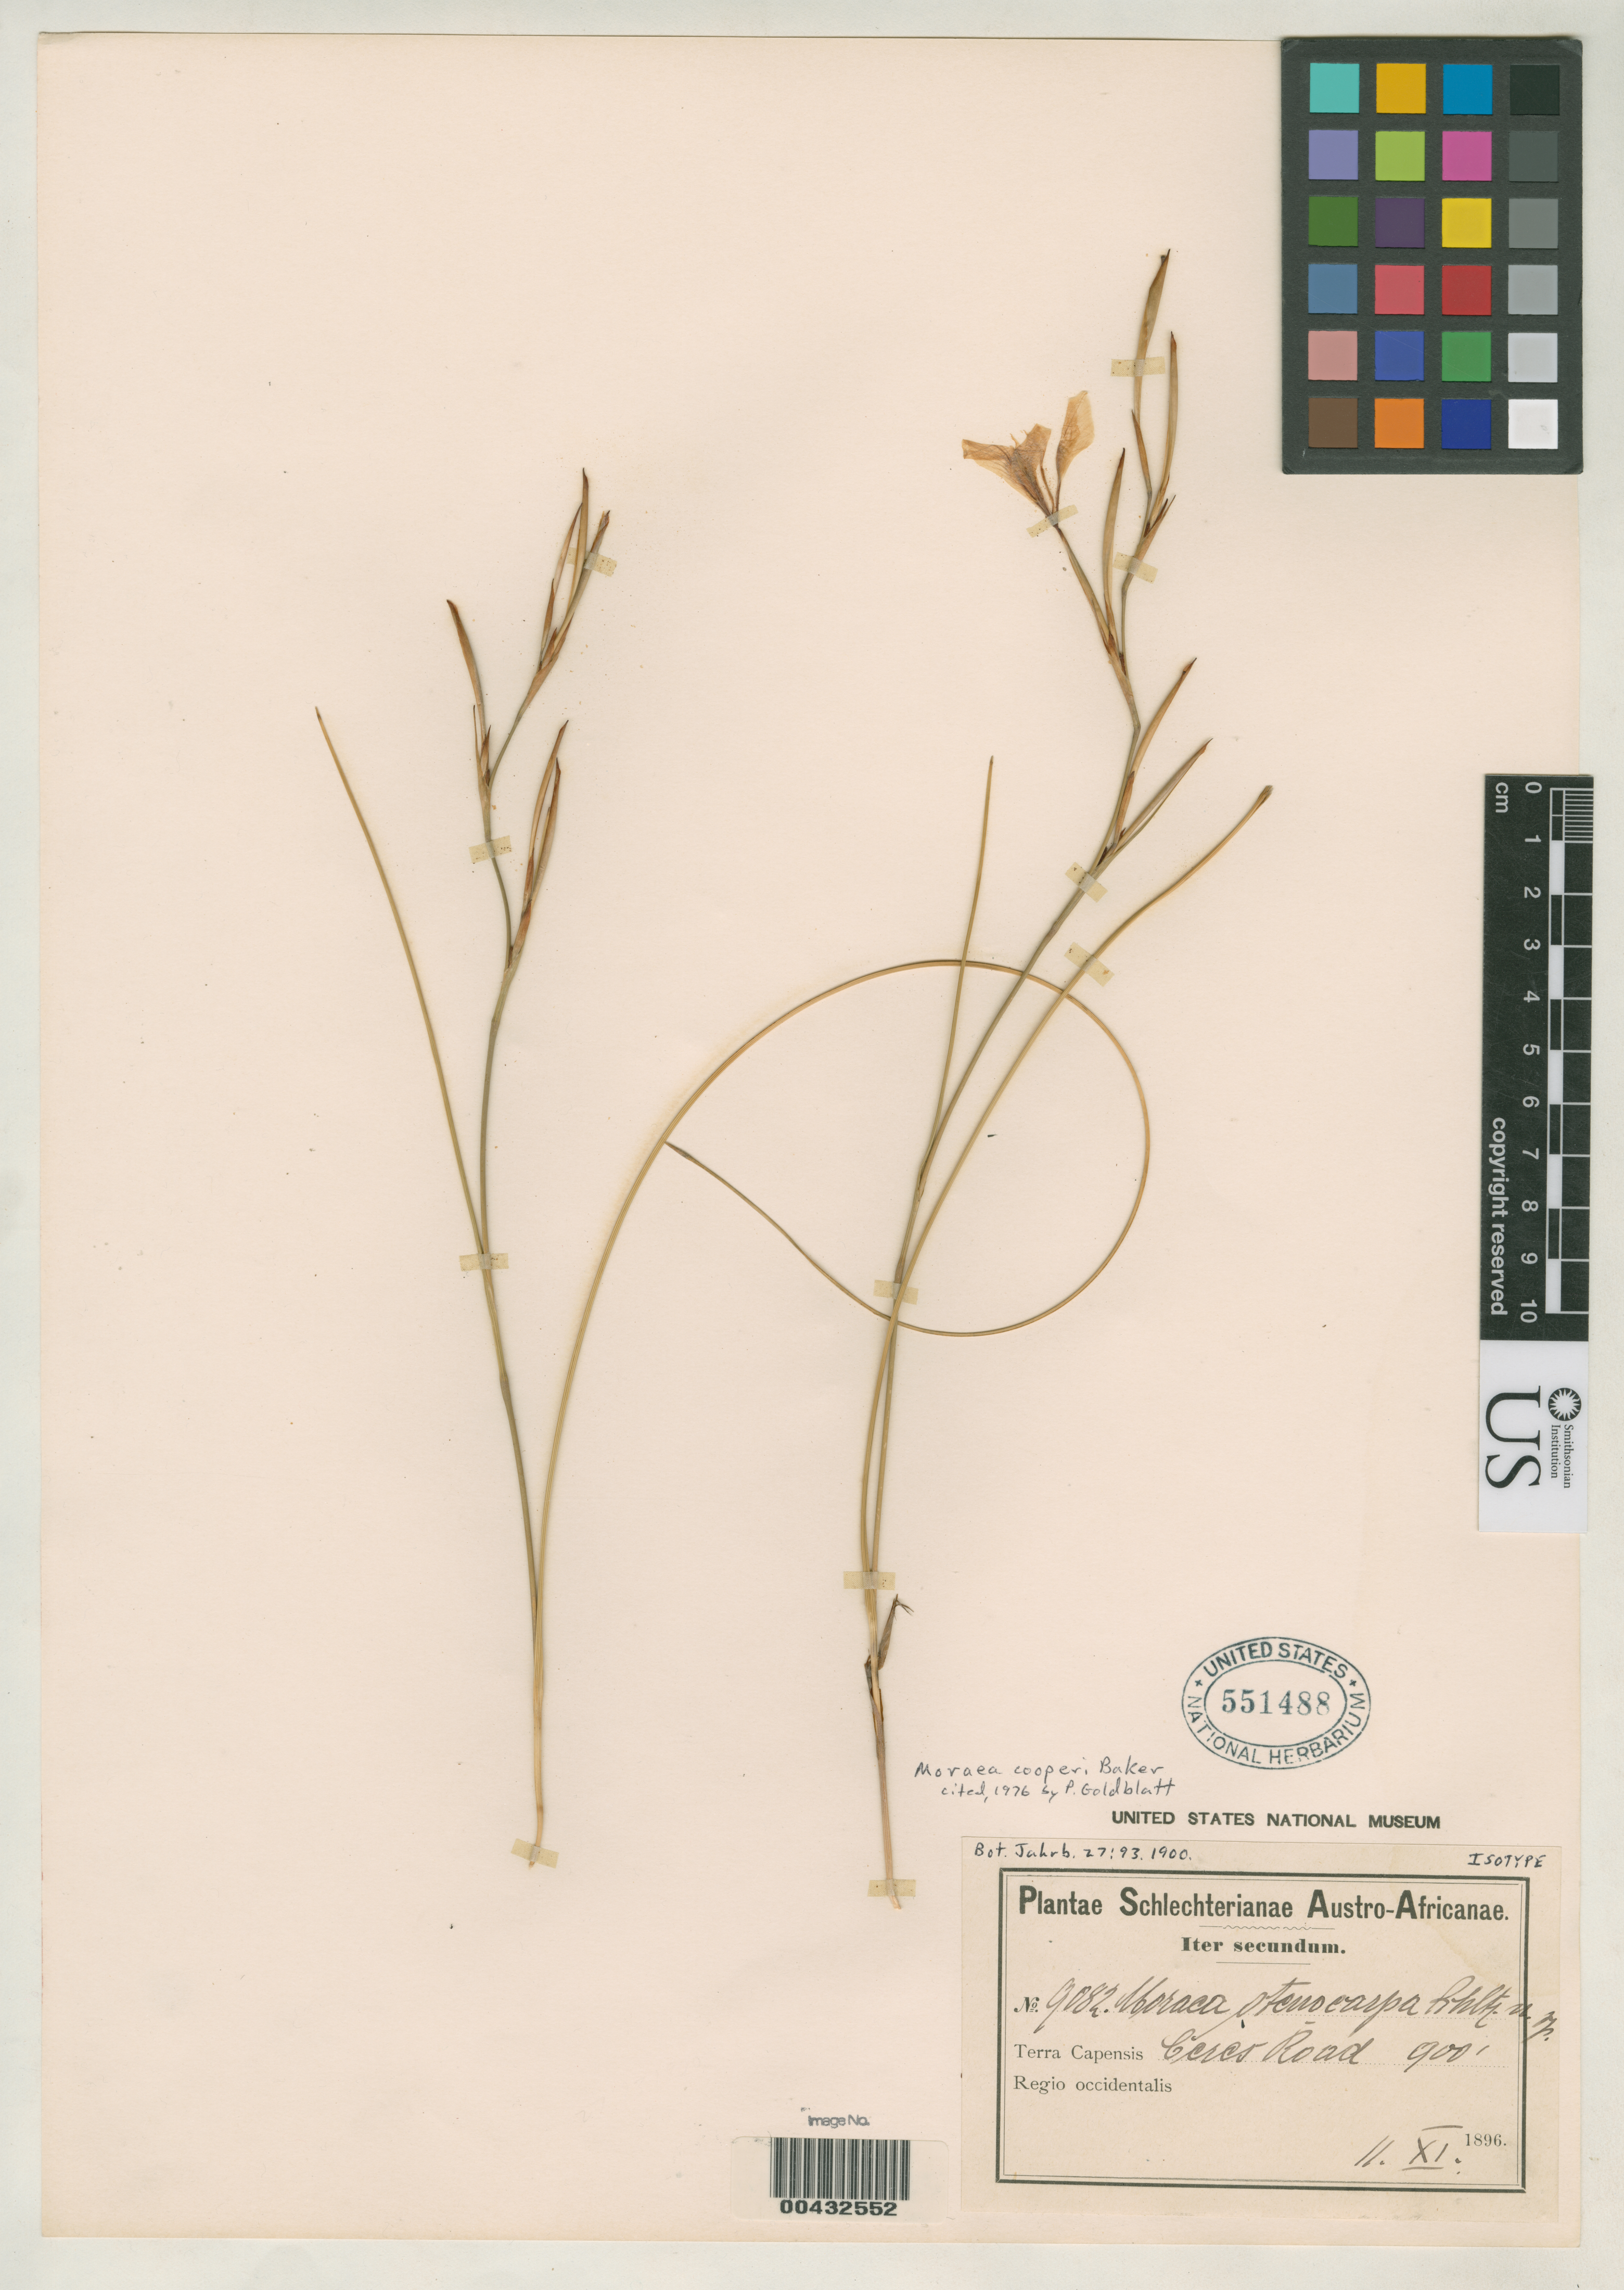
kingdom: Plantae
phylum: Tracheophyta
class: Liliopsida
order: Asparagales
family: Iridaceae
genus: Moraea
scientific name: Moraea stenocarpa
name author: Schltr.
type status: Isotype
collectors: F. R. R. Schlechter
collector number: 9082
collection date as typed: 02 Nov 1896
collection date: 1896-11-02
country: South Africa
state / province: Western Cape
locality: Ceres road, terra Capensis, regio occidentalis.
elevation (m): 274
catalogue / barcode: US 551488